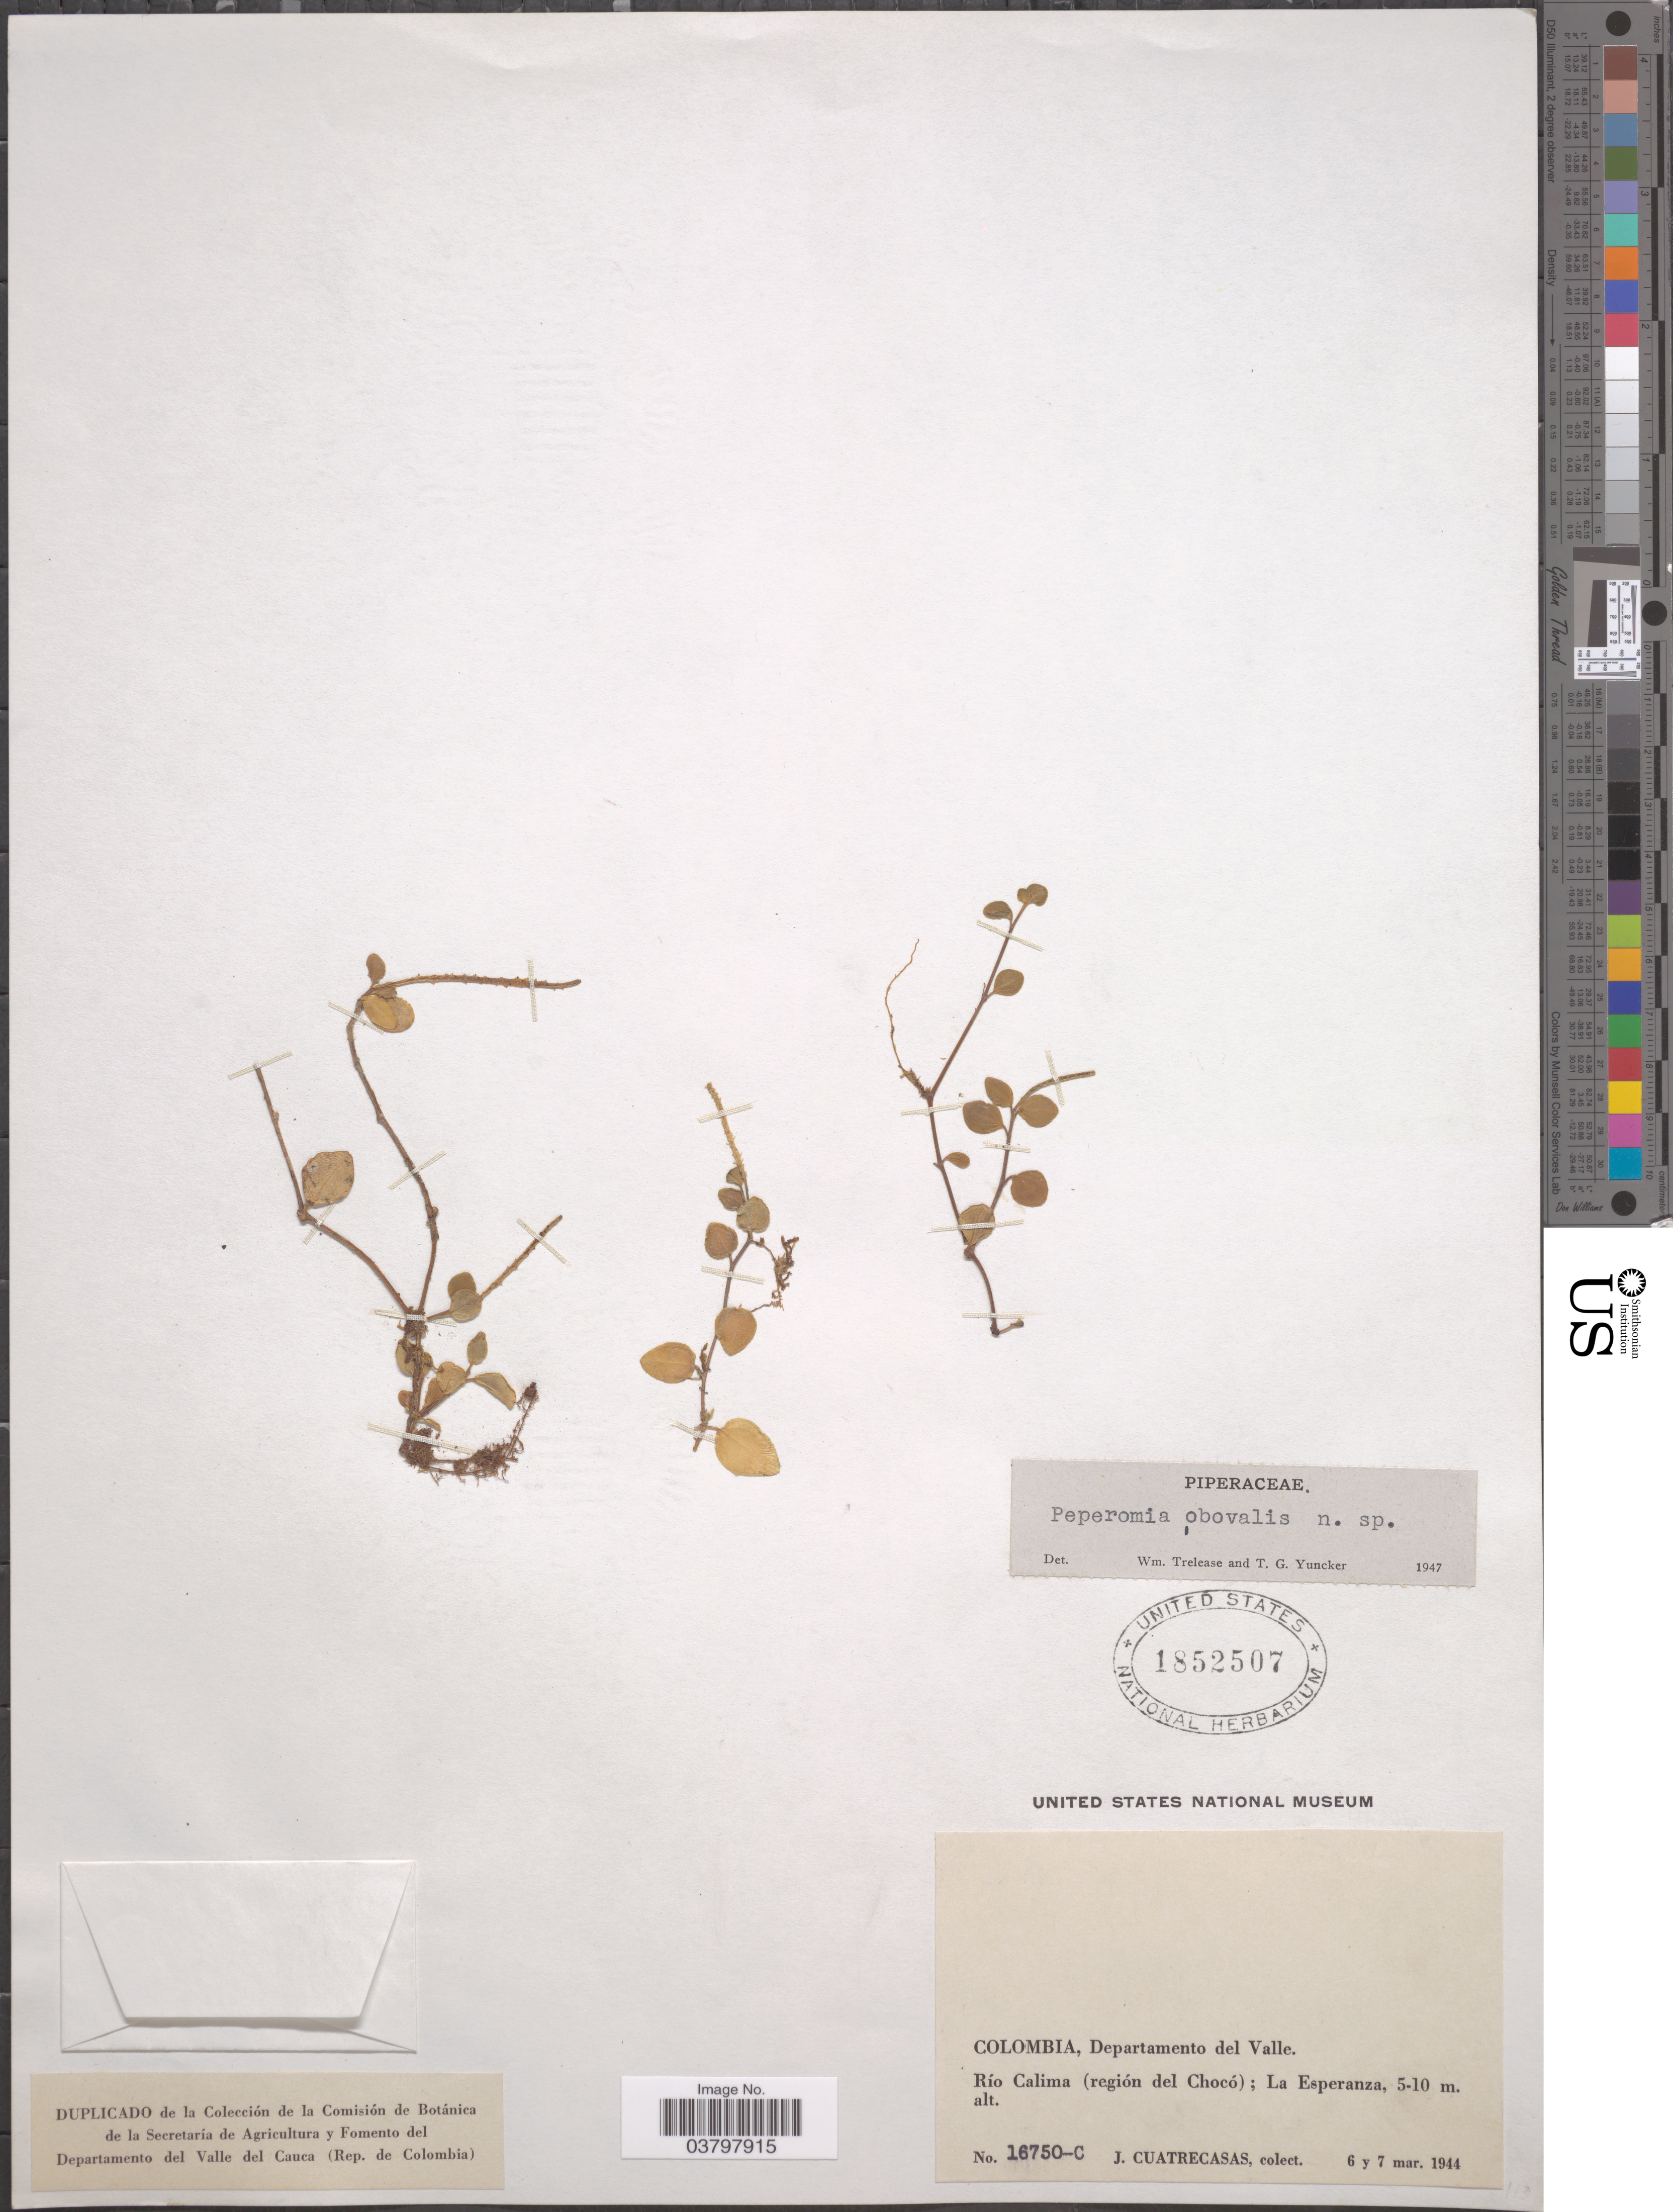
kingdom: Plantae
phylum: Tracheophyta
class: Magnoliopsida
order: Piperales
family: Piperaceae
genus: Peperomia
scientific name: Peperomia obovalis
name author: Trel. & Yunck.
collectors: J. Cuatrecasas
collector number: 16750-C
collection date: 1944-03-06/1944-03-07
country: Colombia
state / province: Valle del Cauca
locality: Departamento del Valle. Río Calima (región del Chocó); La Esperanza.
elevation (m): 5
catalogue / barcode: US 1852507